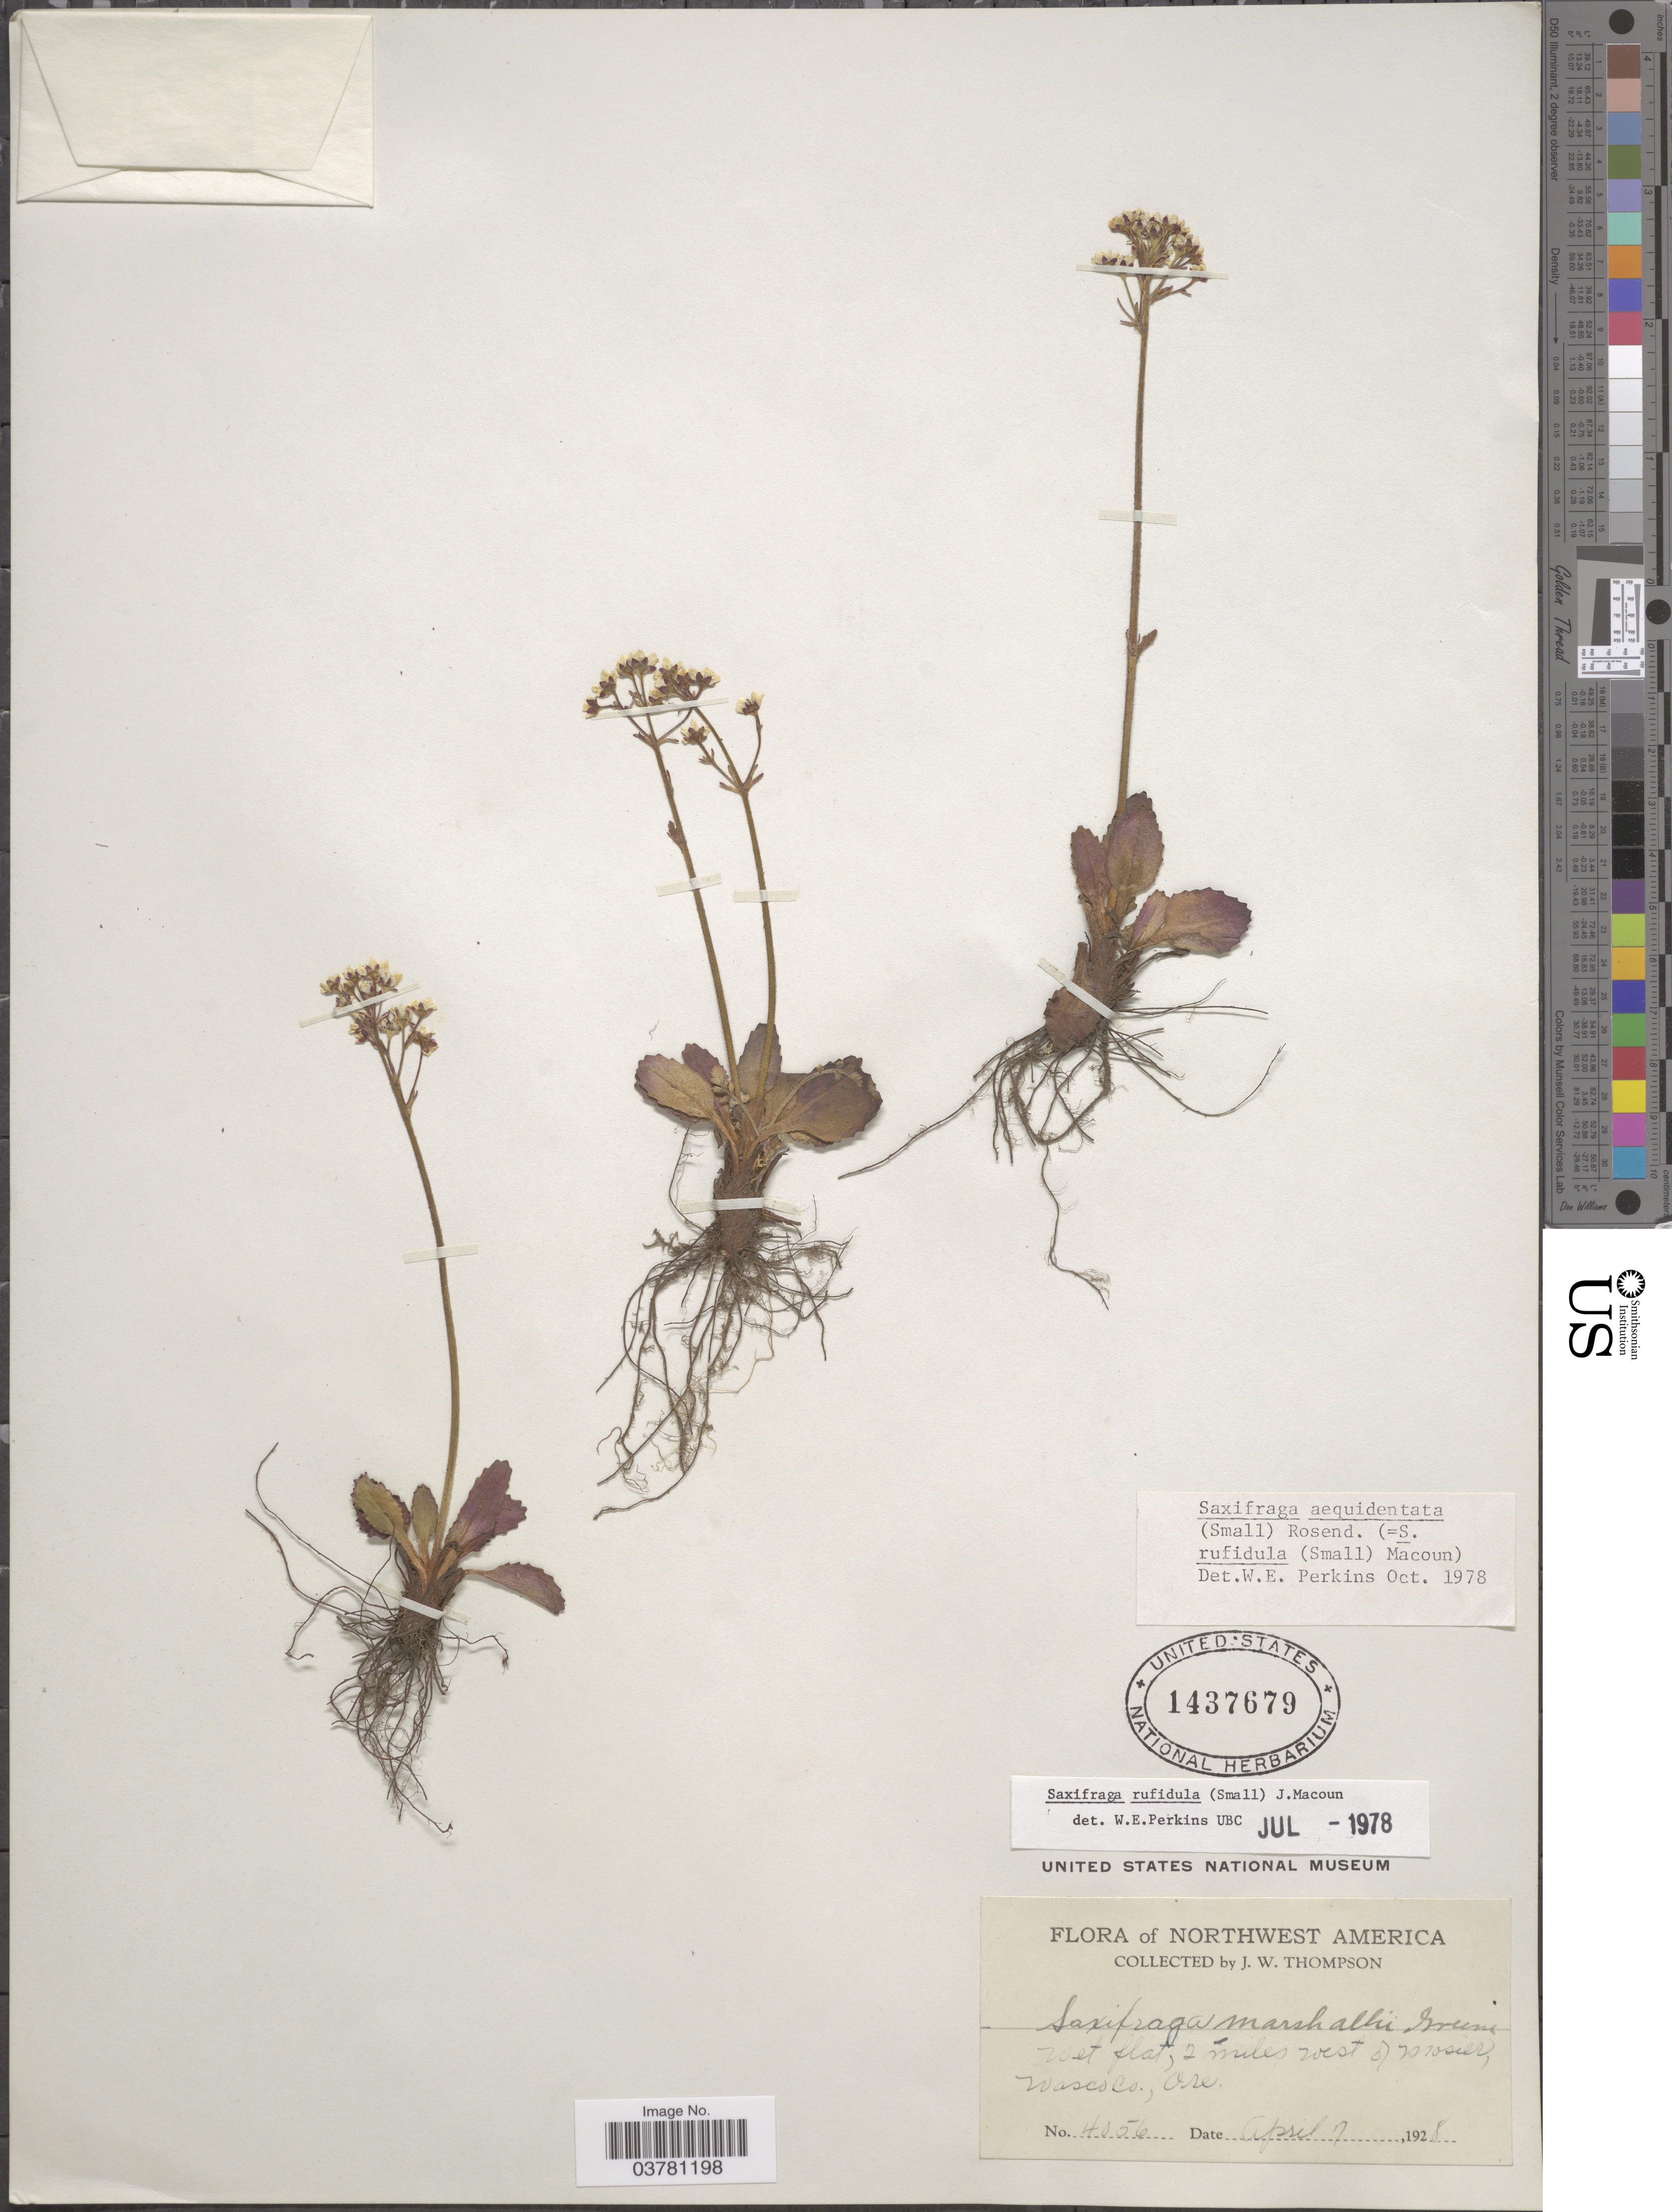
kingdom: Plantae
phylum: Tracheophyta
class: Magnoliopsida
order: Saxifragales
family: Saxifragaceae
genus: Micranthes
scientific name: Micranthes rufidula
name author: Small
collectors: J. Thompson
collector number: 4056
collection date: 1928-04-07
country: United States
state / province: Oregon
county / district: Wasco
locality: Wet flat, 2 miles west of Mosier, Wasco Co.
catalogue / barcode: US 1437679